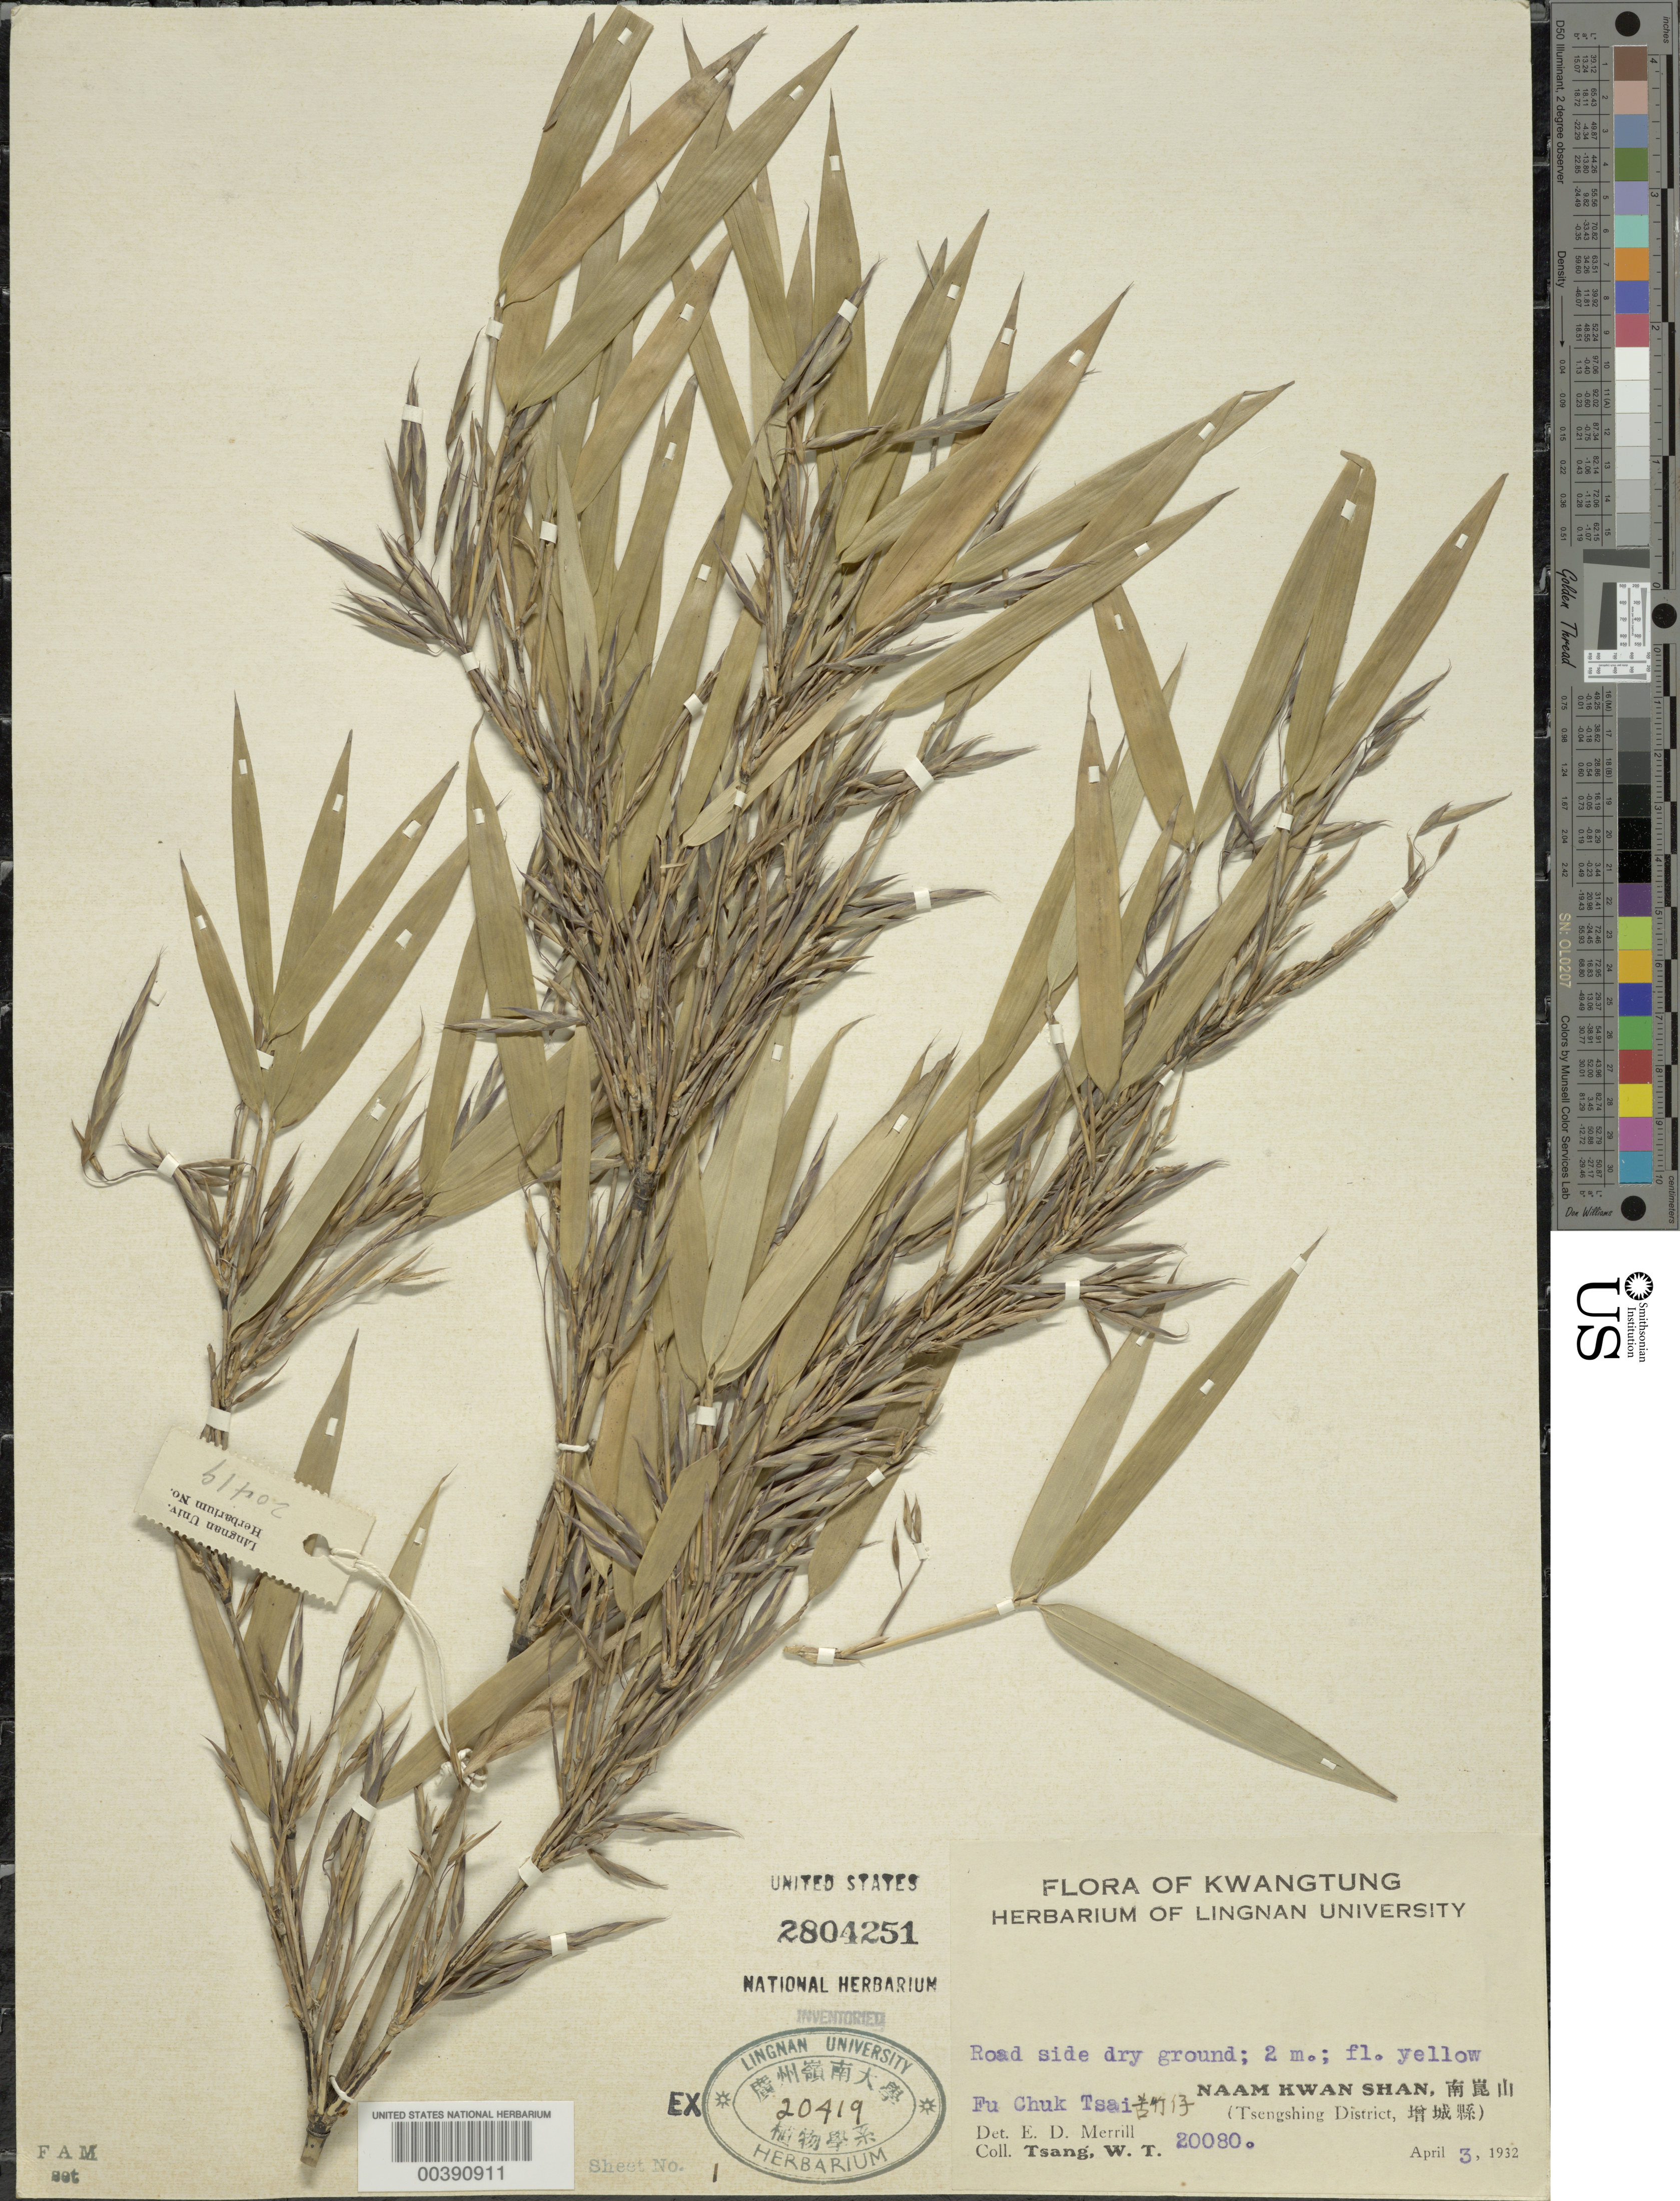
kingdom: Plantae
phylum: Tracheophyta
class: Liliopsida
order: Poales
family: Poaceae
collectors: W. T. Tsang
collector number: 20080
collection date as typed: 03 Apr 1932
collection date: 1932-04-03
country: China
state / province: Guangdong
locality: Naam kwan shan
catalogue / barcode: US 2804251